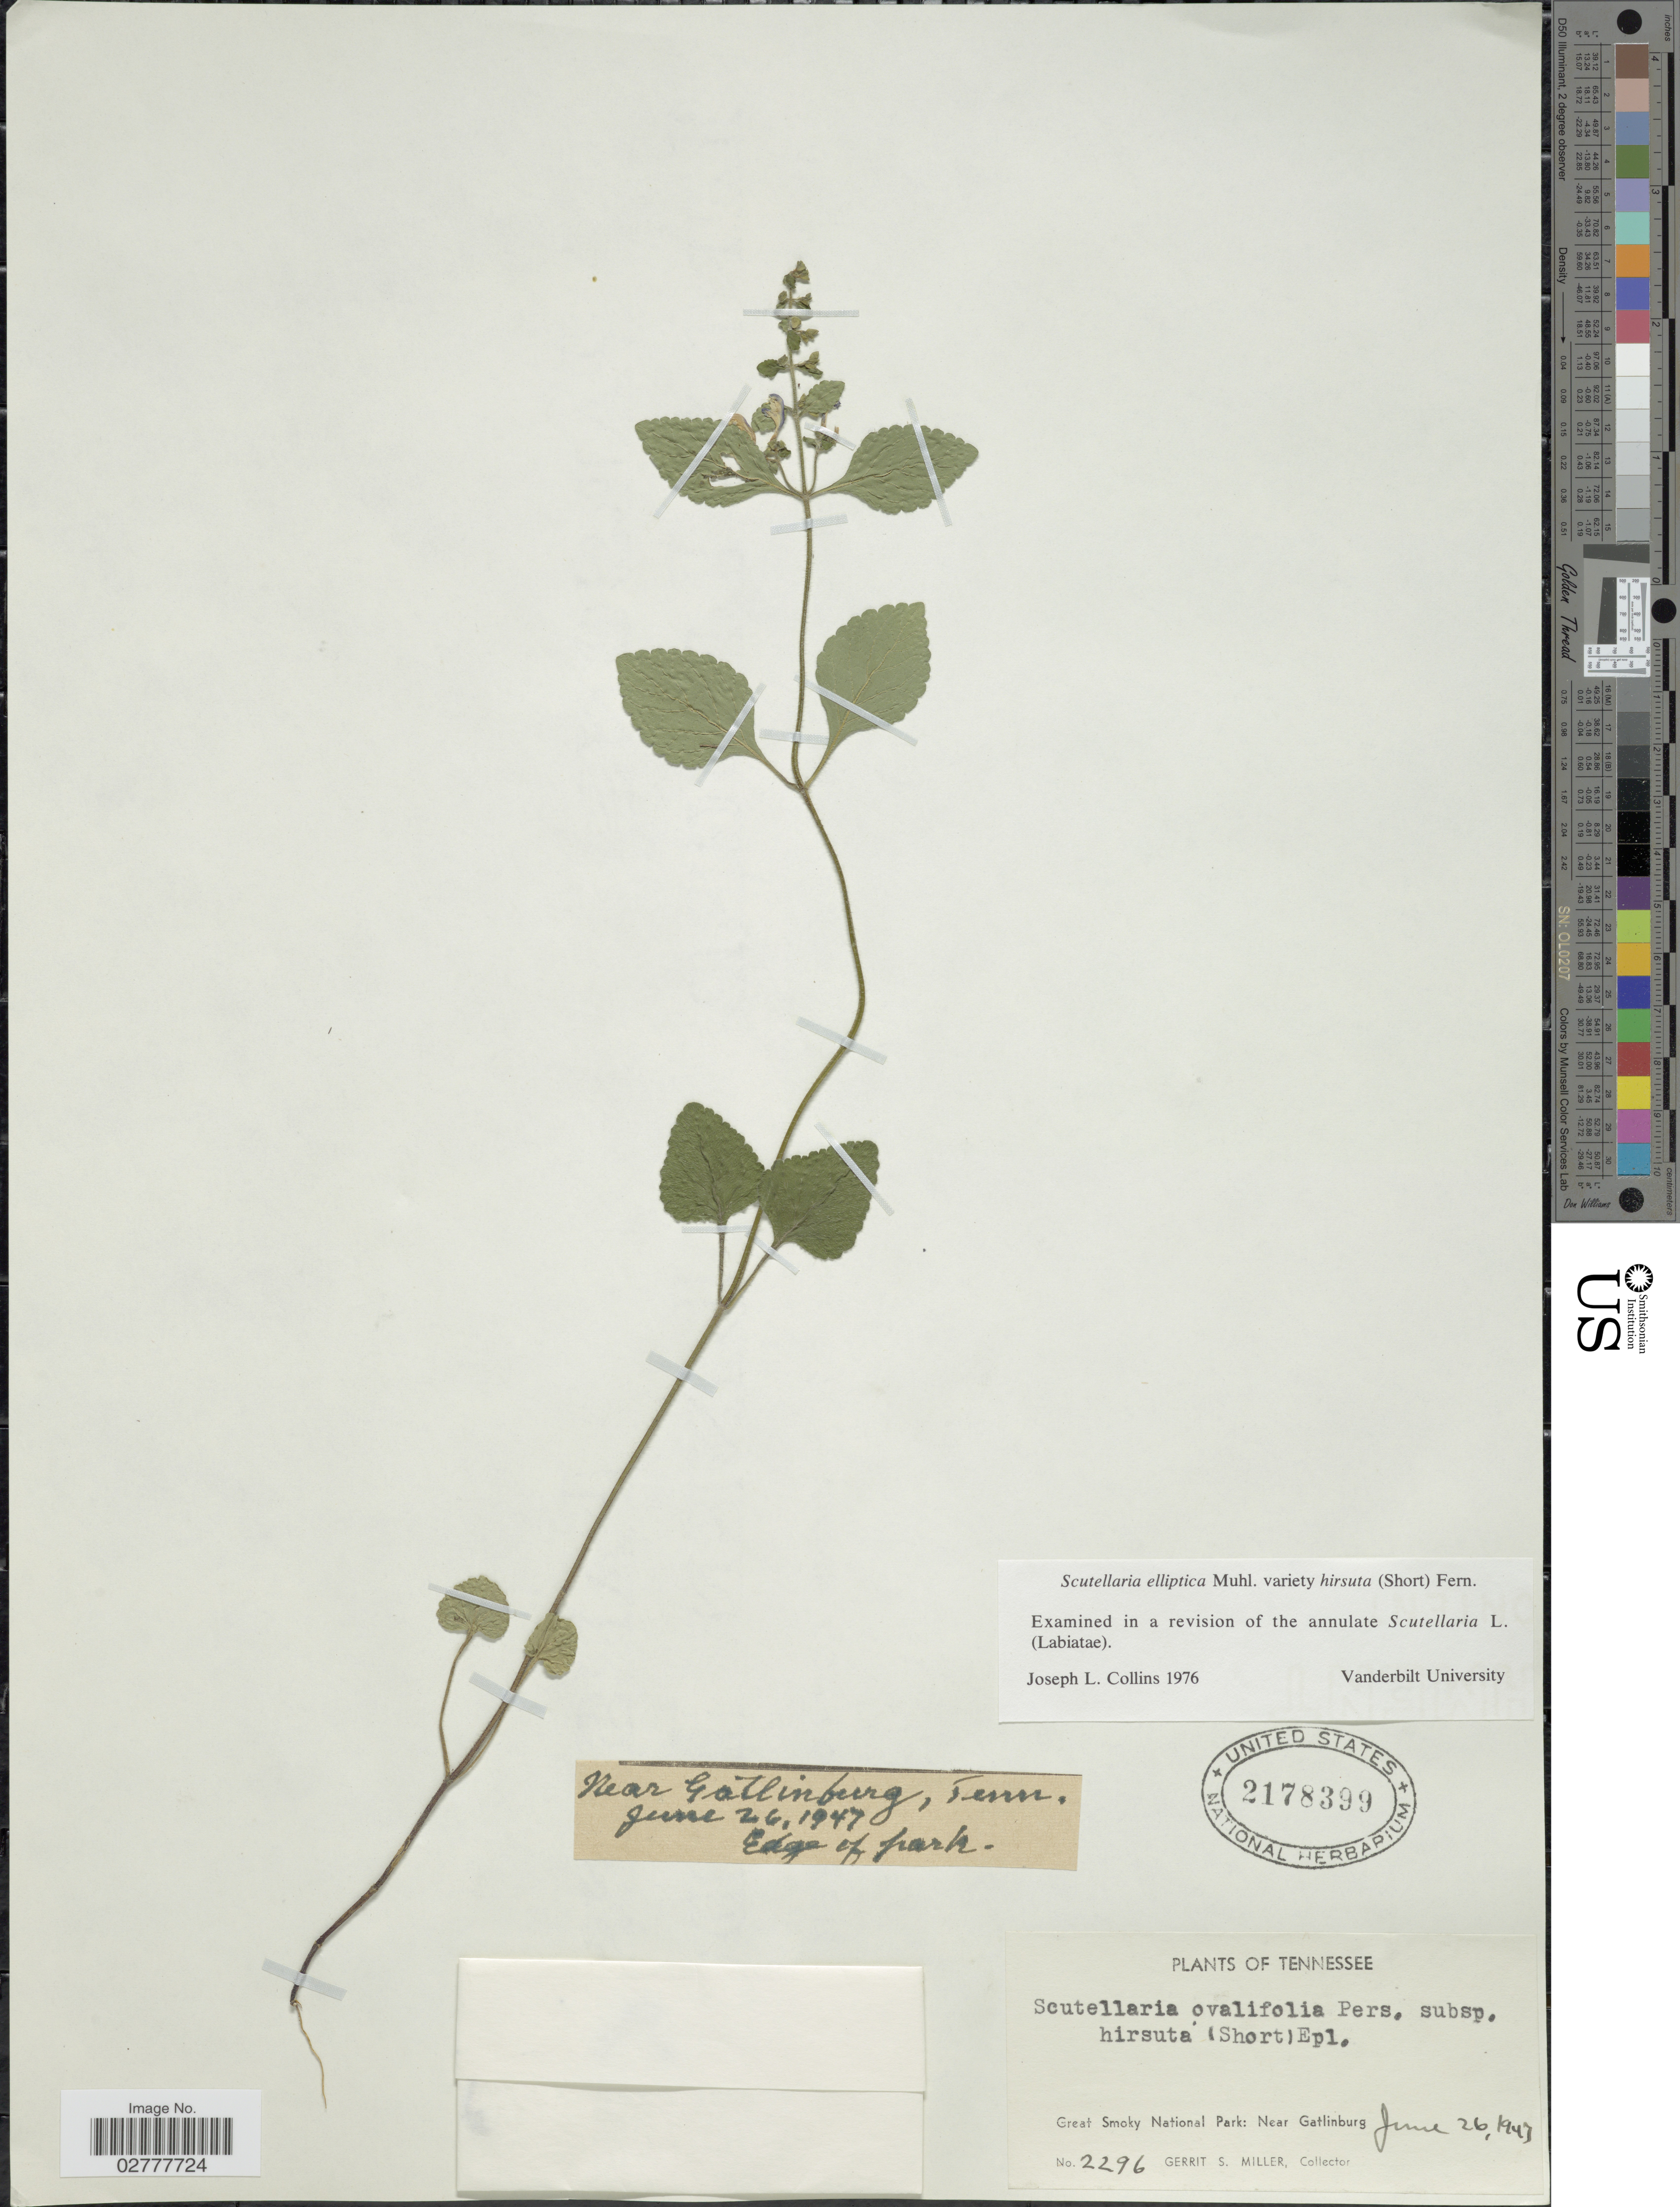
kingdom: Plantae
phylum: Tracheophyta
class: Magnoliopsida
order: Lamiales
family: Lamiaceae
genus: Scutellaria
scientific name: Scutellaria elliptica var. hirsuta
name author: (A. Gray) Fernald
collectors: G. S. Miller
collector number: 2296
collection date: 1943-06-26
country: United States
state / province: Tennessee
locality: Great Smoky National Park, Near Gatlinburg.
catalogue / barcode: US 2178399